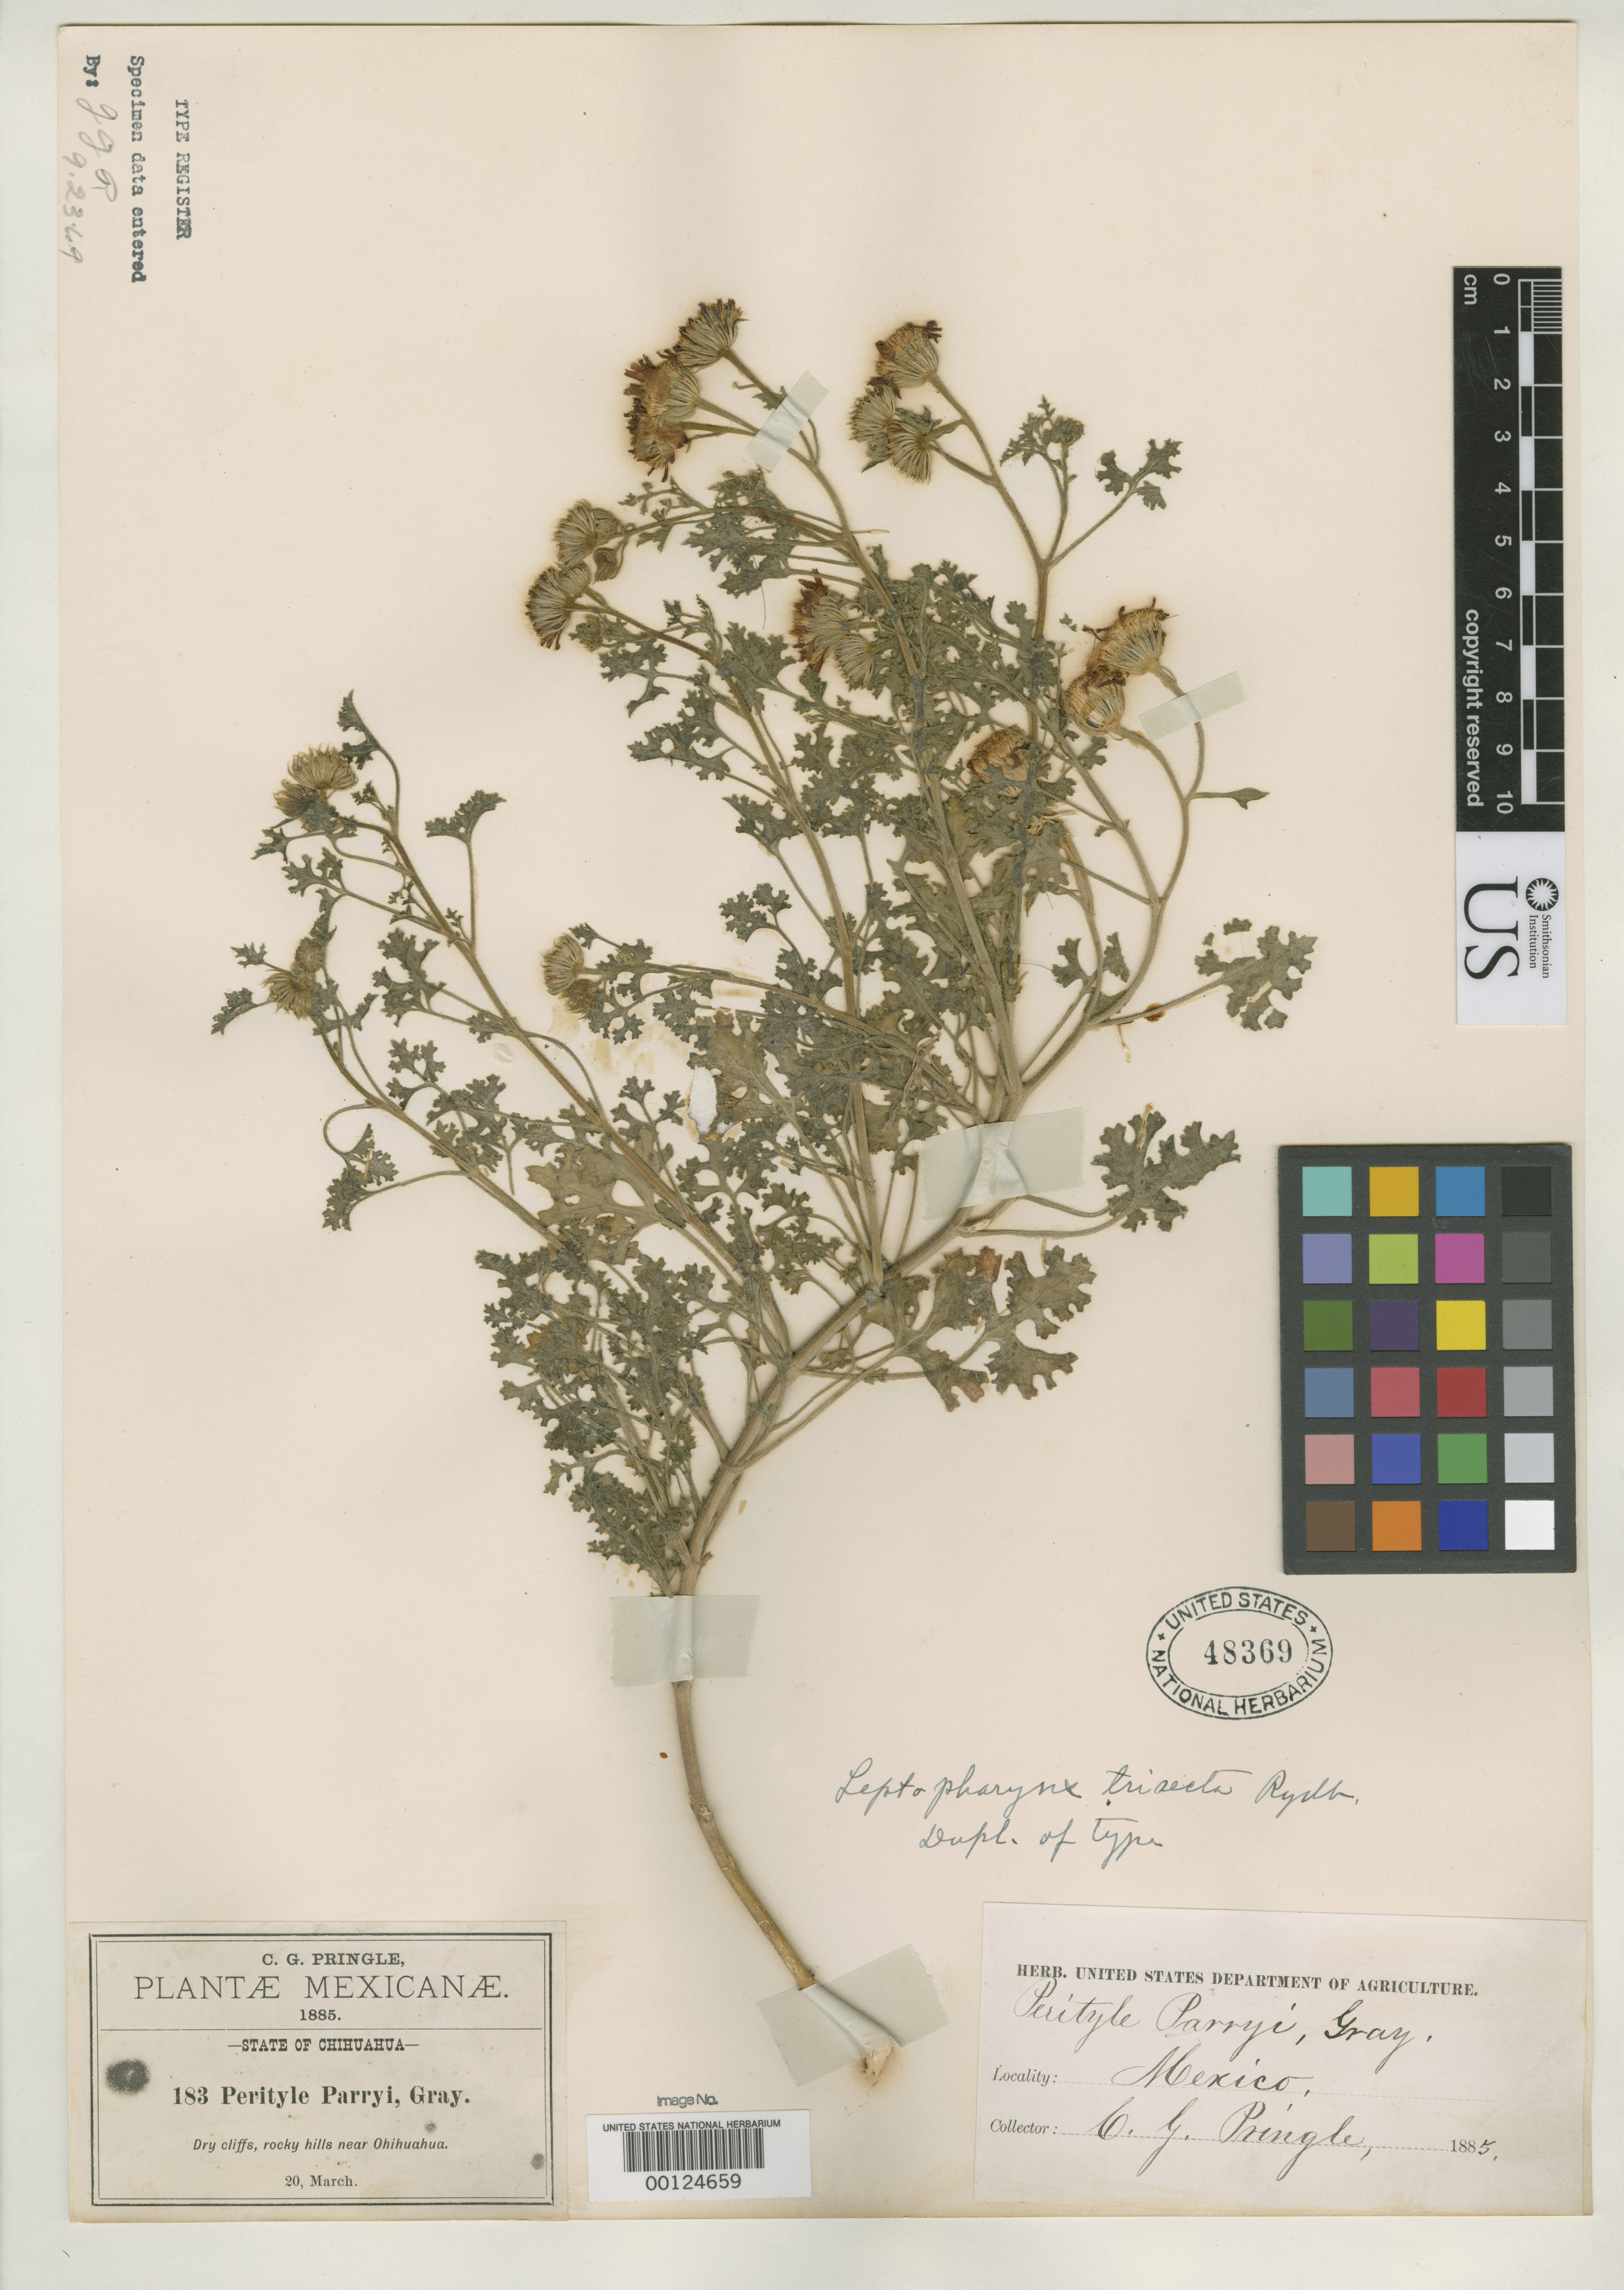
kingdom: Plantae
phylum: Tracheophyta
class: Magnoliopsida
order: Asterales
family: Asteraceae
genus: Leptopharynx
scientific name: Leptopharynx trisecta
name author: Rydb.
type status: Isotype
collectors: C. G. Pringle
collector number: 183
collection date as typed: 20 Mar 1885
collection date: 1885-03-20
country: Mexico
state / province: Chihuahua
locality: Near City of Chihuahua.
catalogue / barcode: US 48369